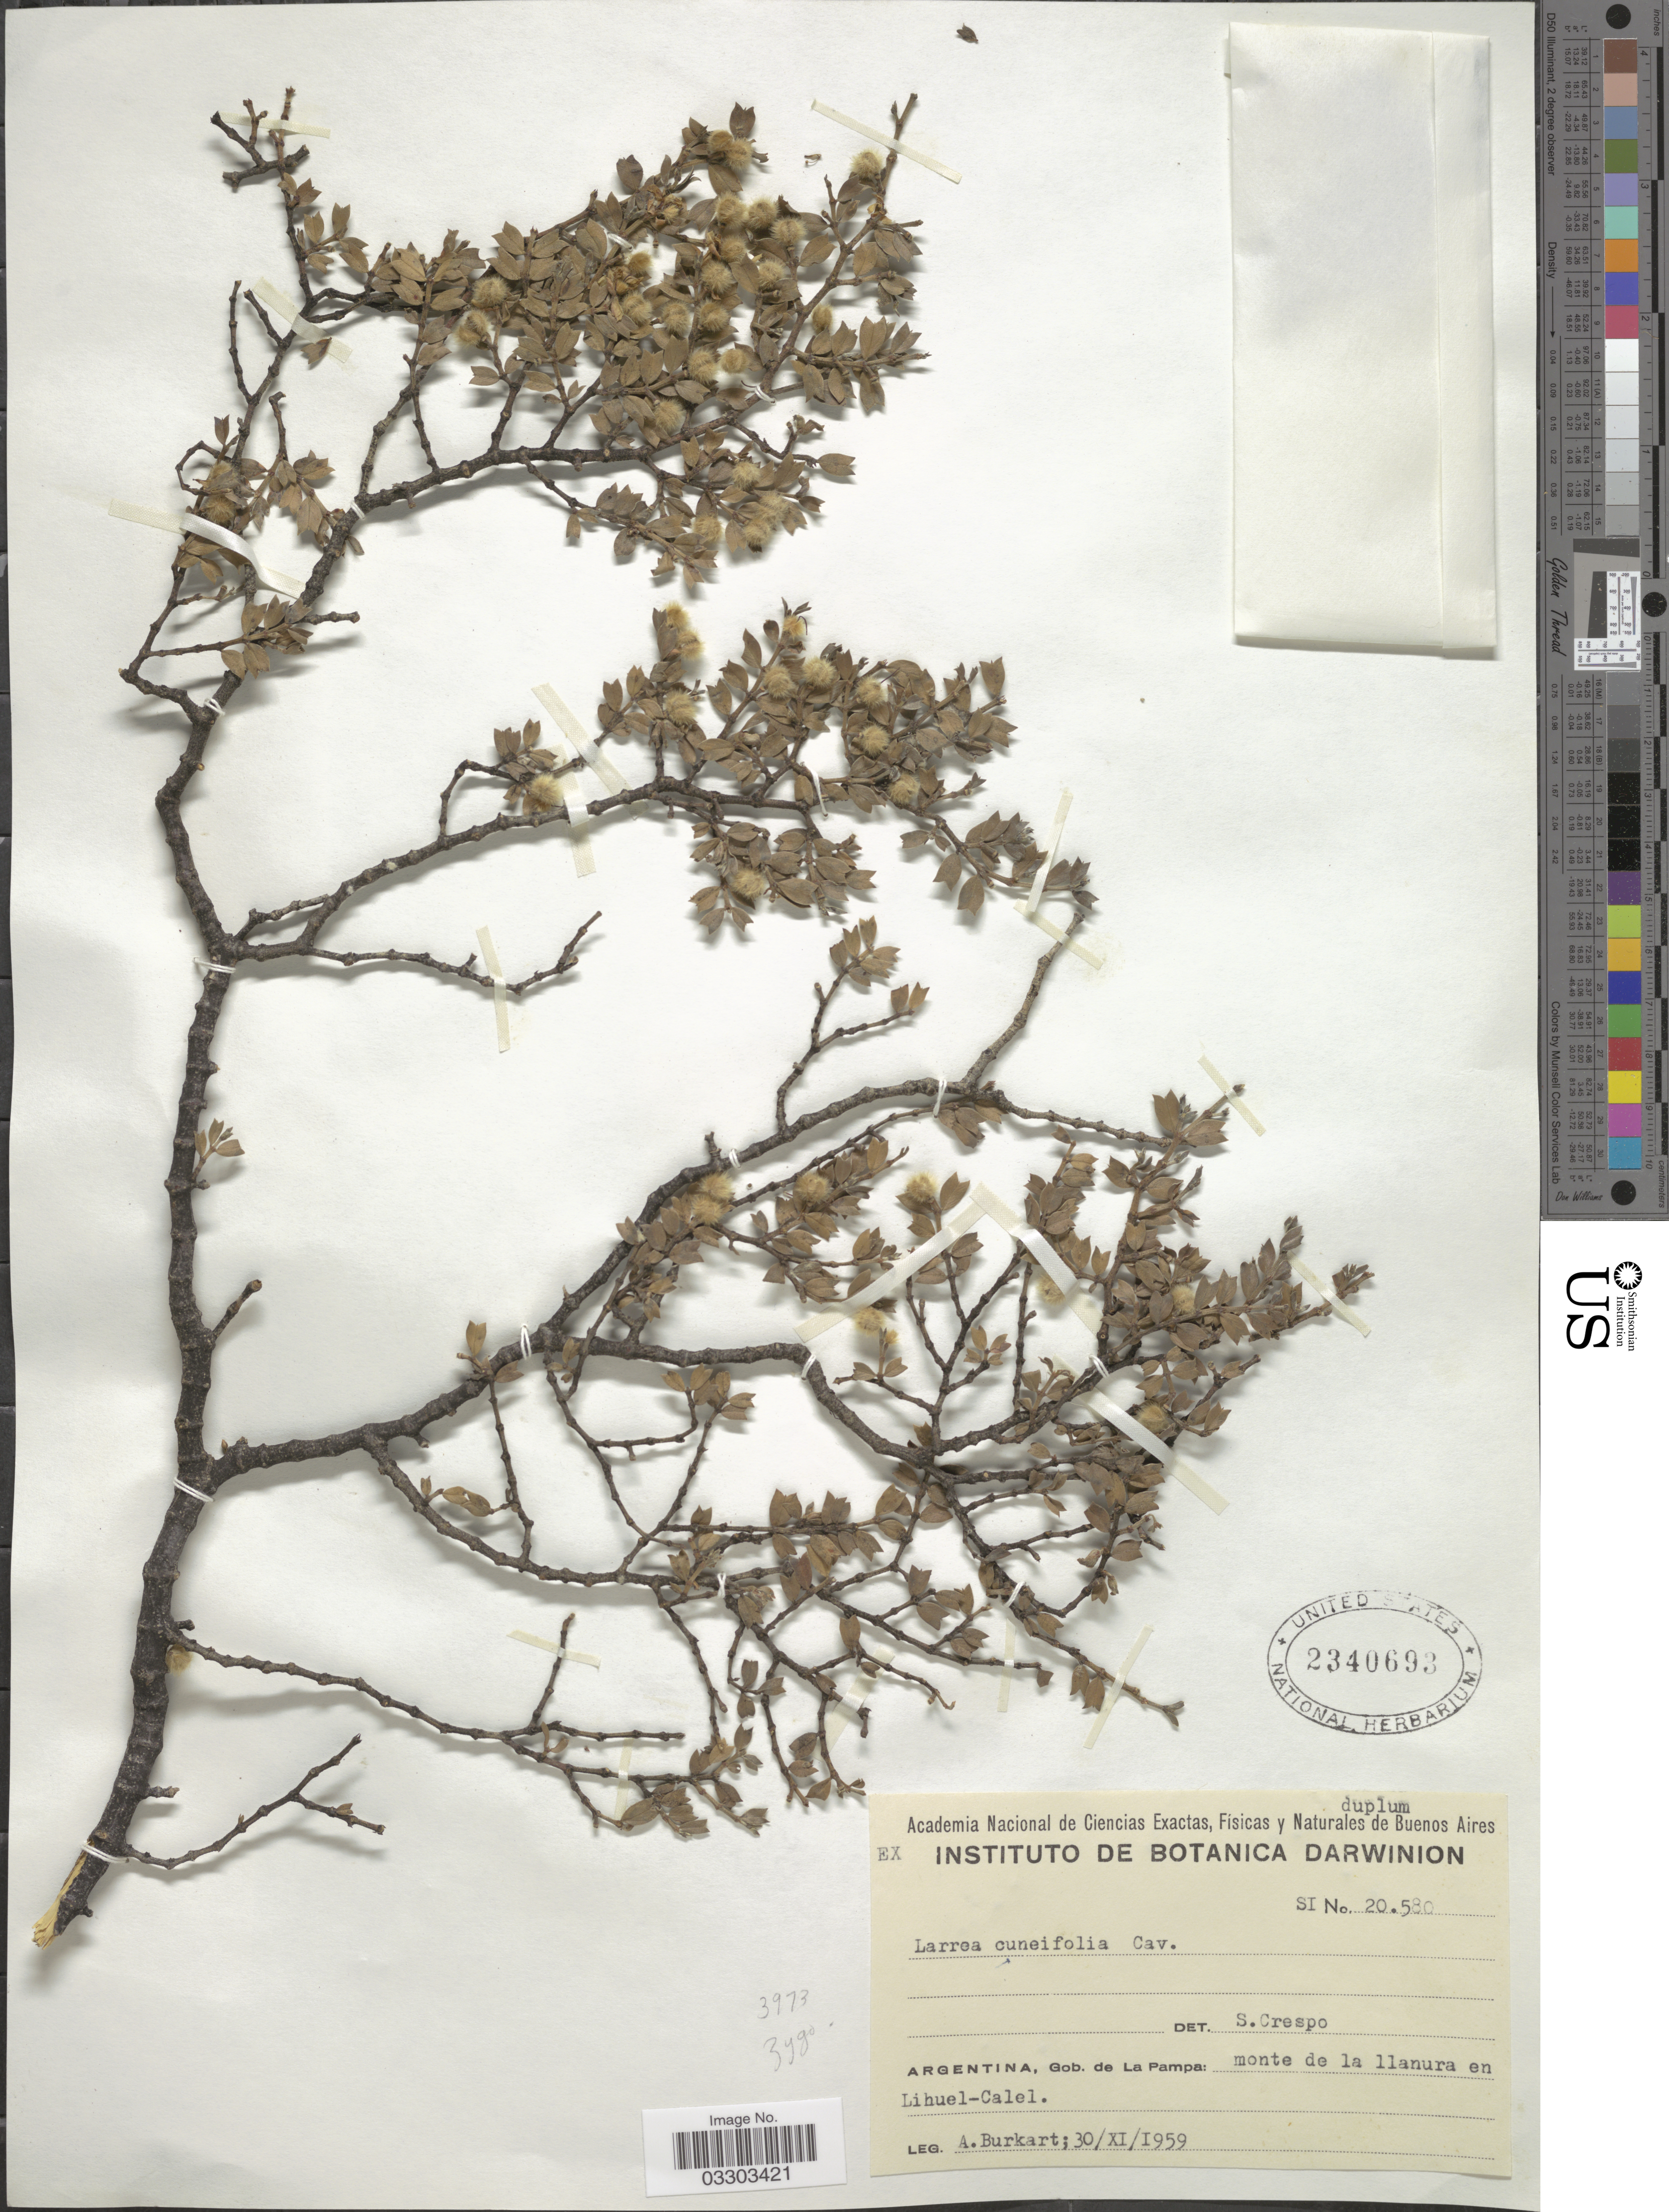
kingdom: Plantae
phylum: Tracheophyta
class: Magnoliopsida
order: Zygophyllales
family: Zygophyllaceae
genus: Larrea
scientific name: Larrea cuneifolia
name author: Cav.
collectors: A. E. Burkart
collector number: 20580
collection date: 1959-11-30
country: Argentina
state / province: La Pampa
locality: Gob. de La Pampa: monte de la llanura en Lihuel-Calel.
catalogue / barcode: US 2340693